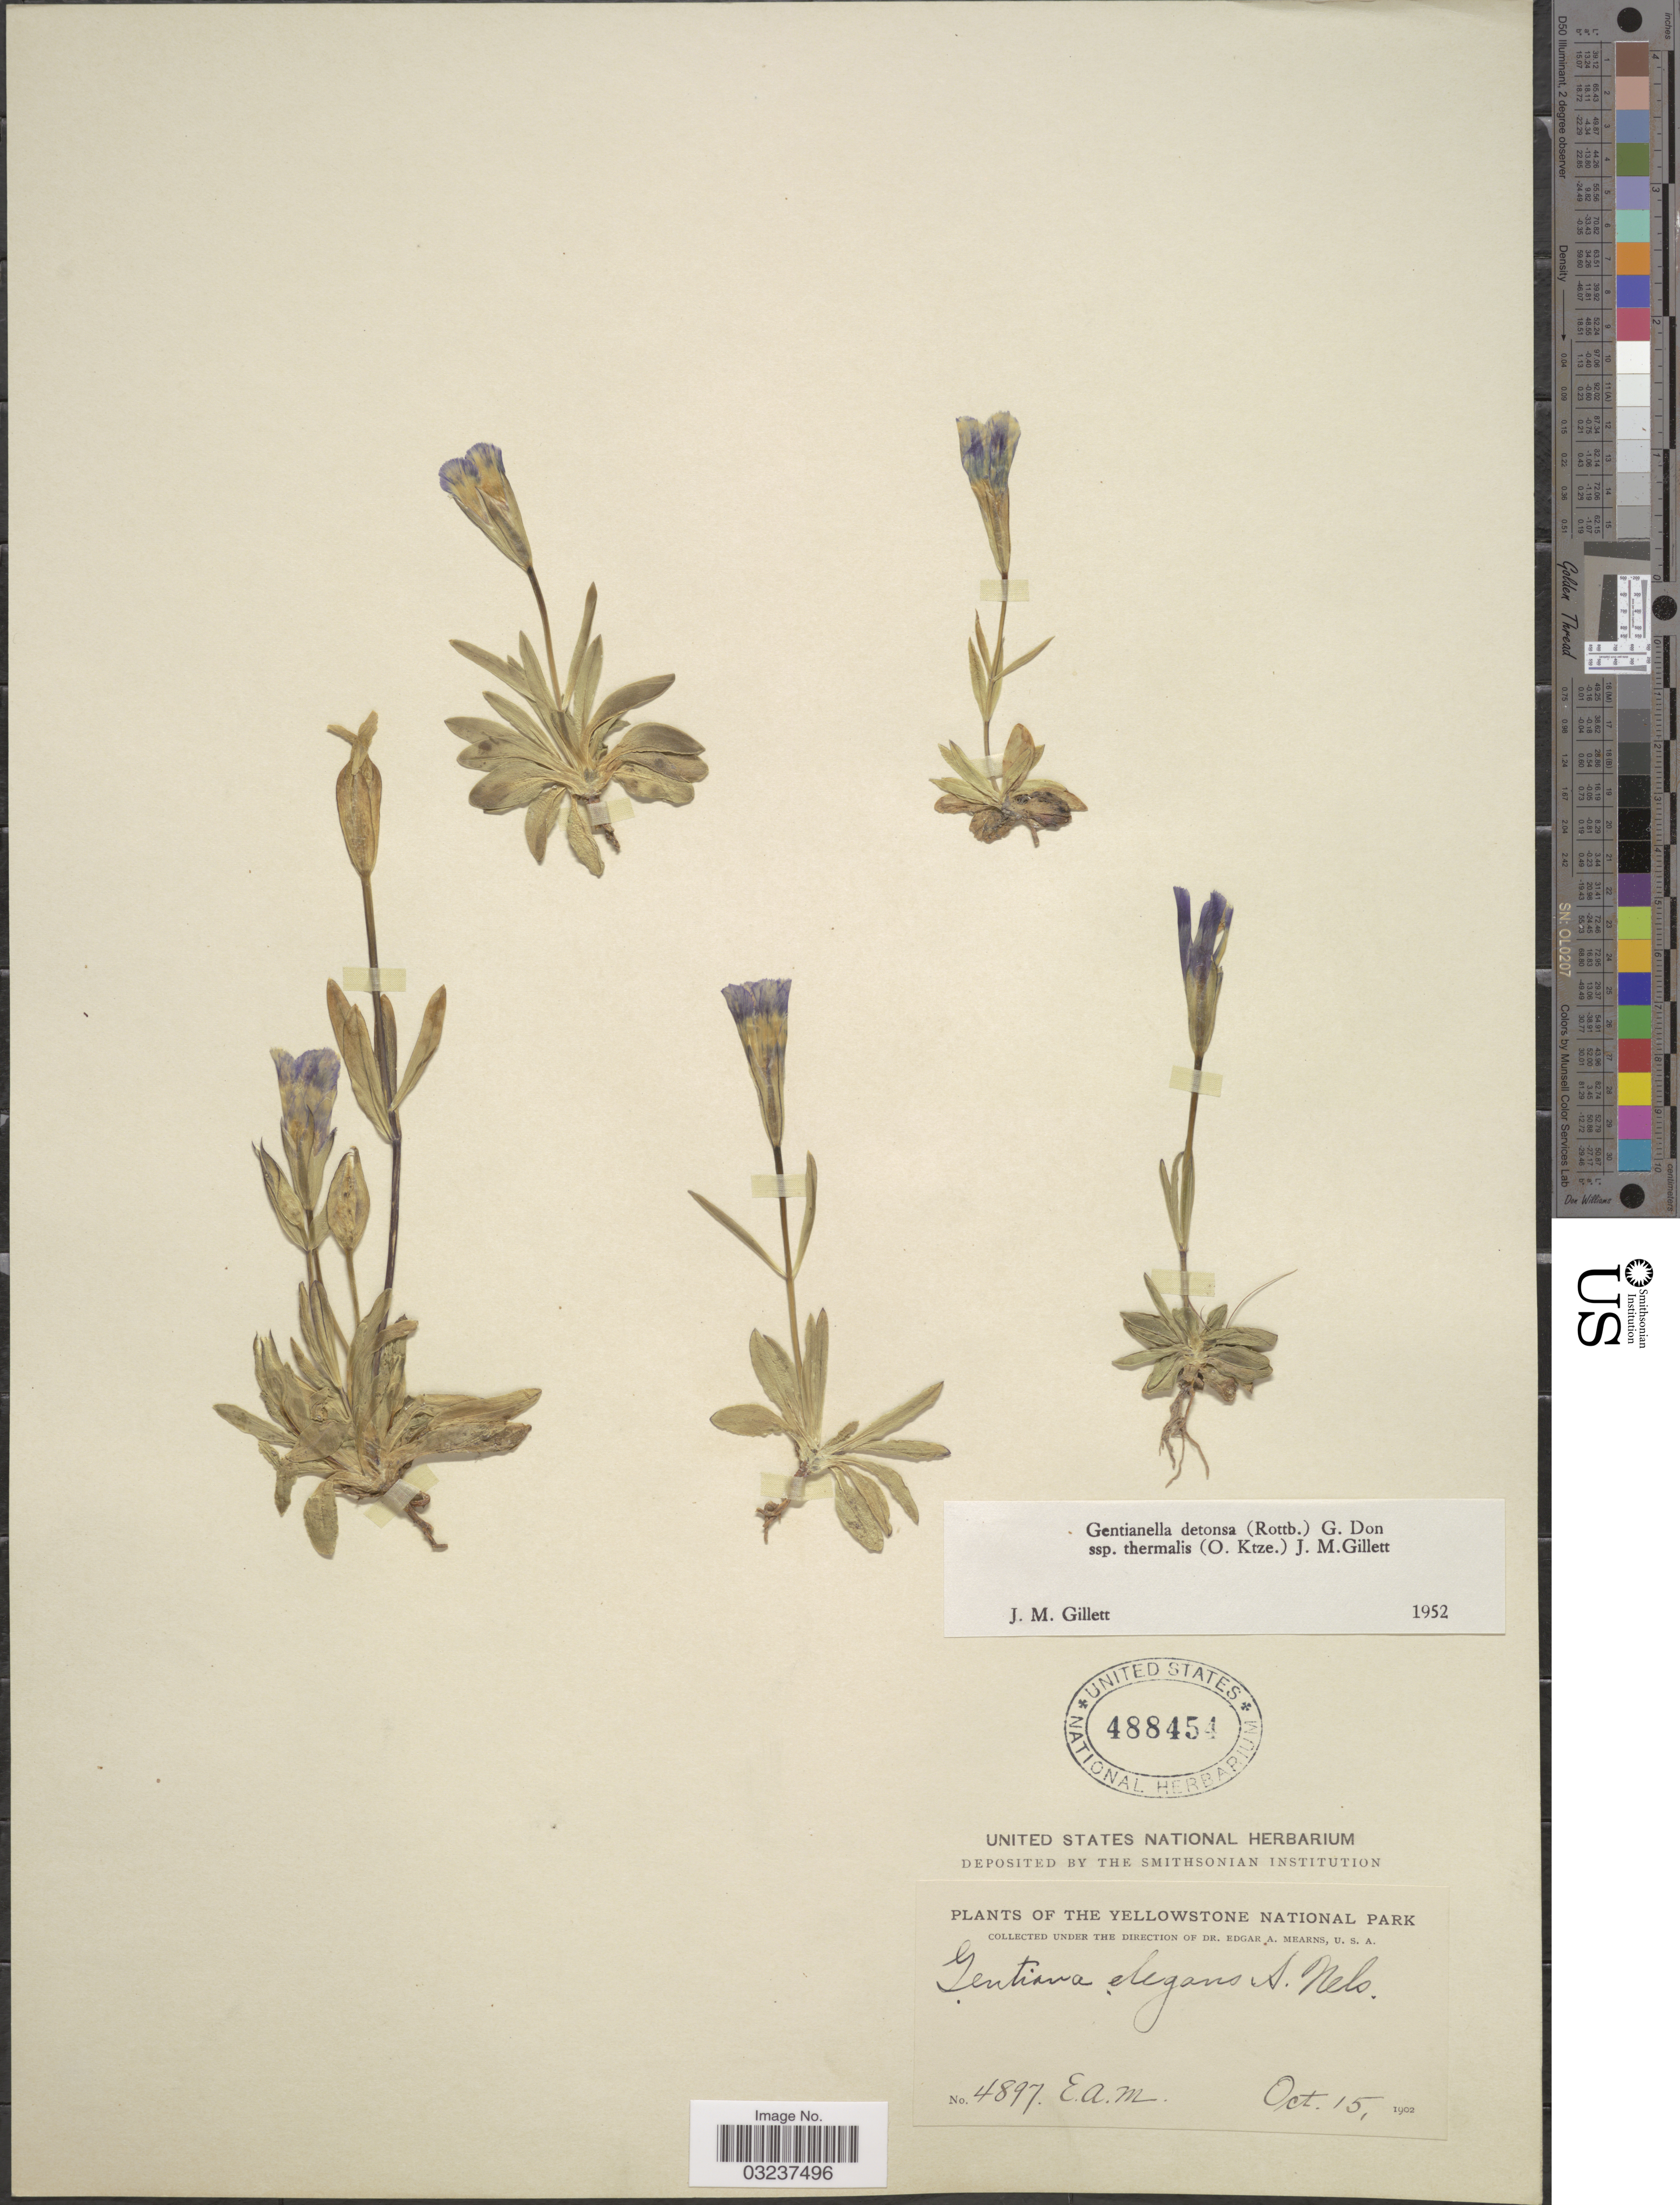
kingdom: Plantae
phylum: Tracheophyta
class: Magnoliopsida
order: Gentianales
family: Gentianaceae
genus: Gentianella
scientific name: Gentianella detonsa subsp. elegans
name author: (A. Gray) J.M. Gillett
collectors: E. A. Mearns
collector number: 4897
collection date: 1902-10-15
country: United States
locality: The Yellowstone National Park.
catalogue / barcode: US 488454